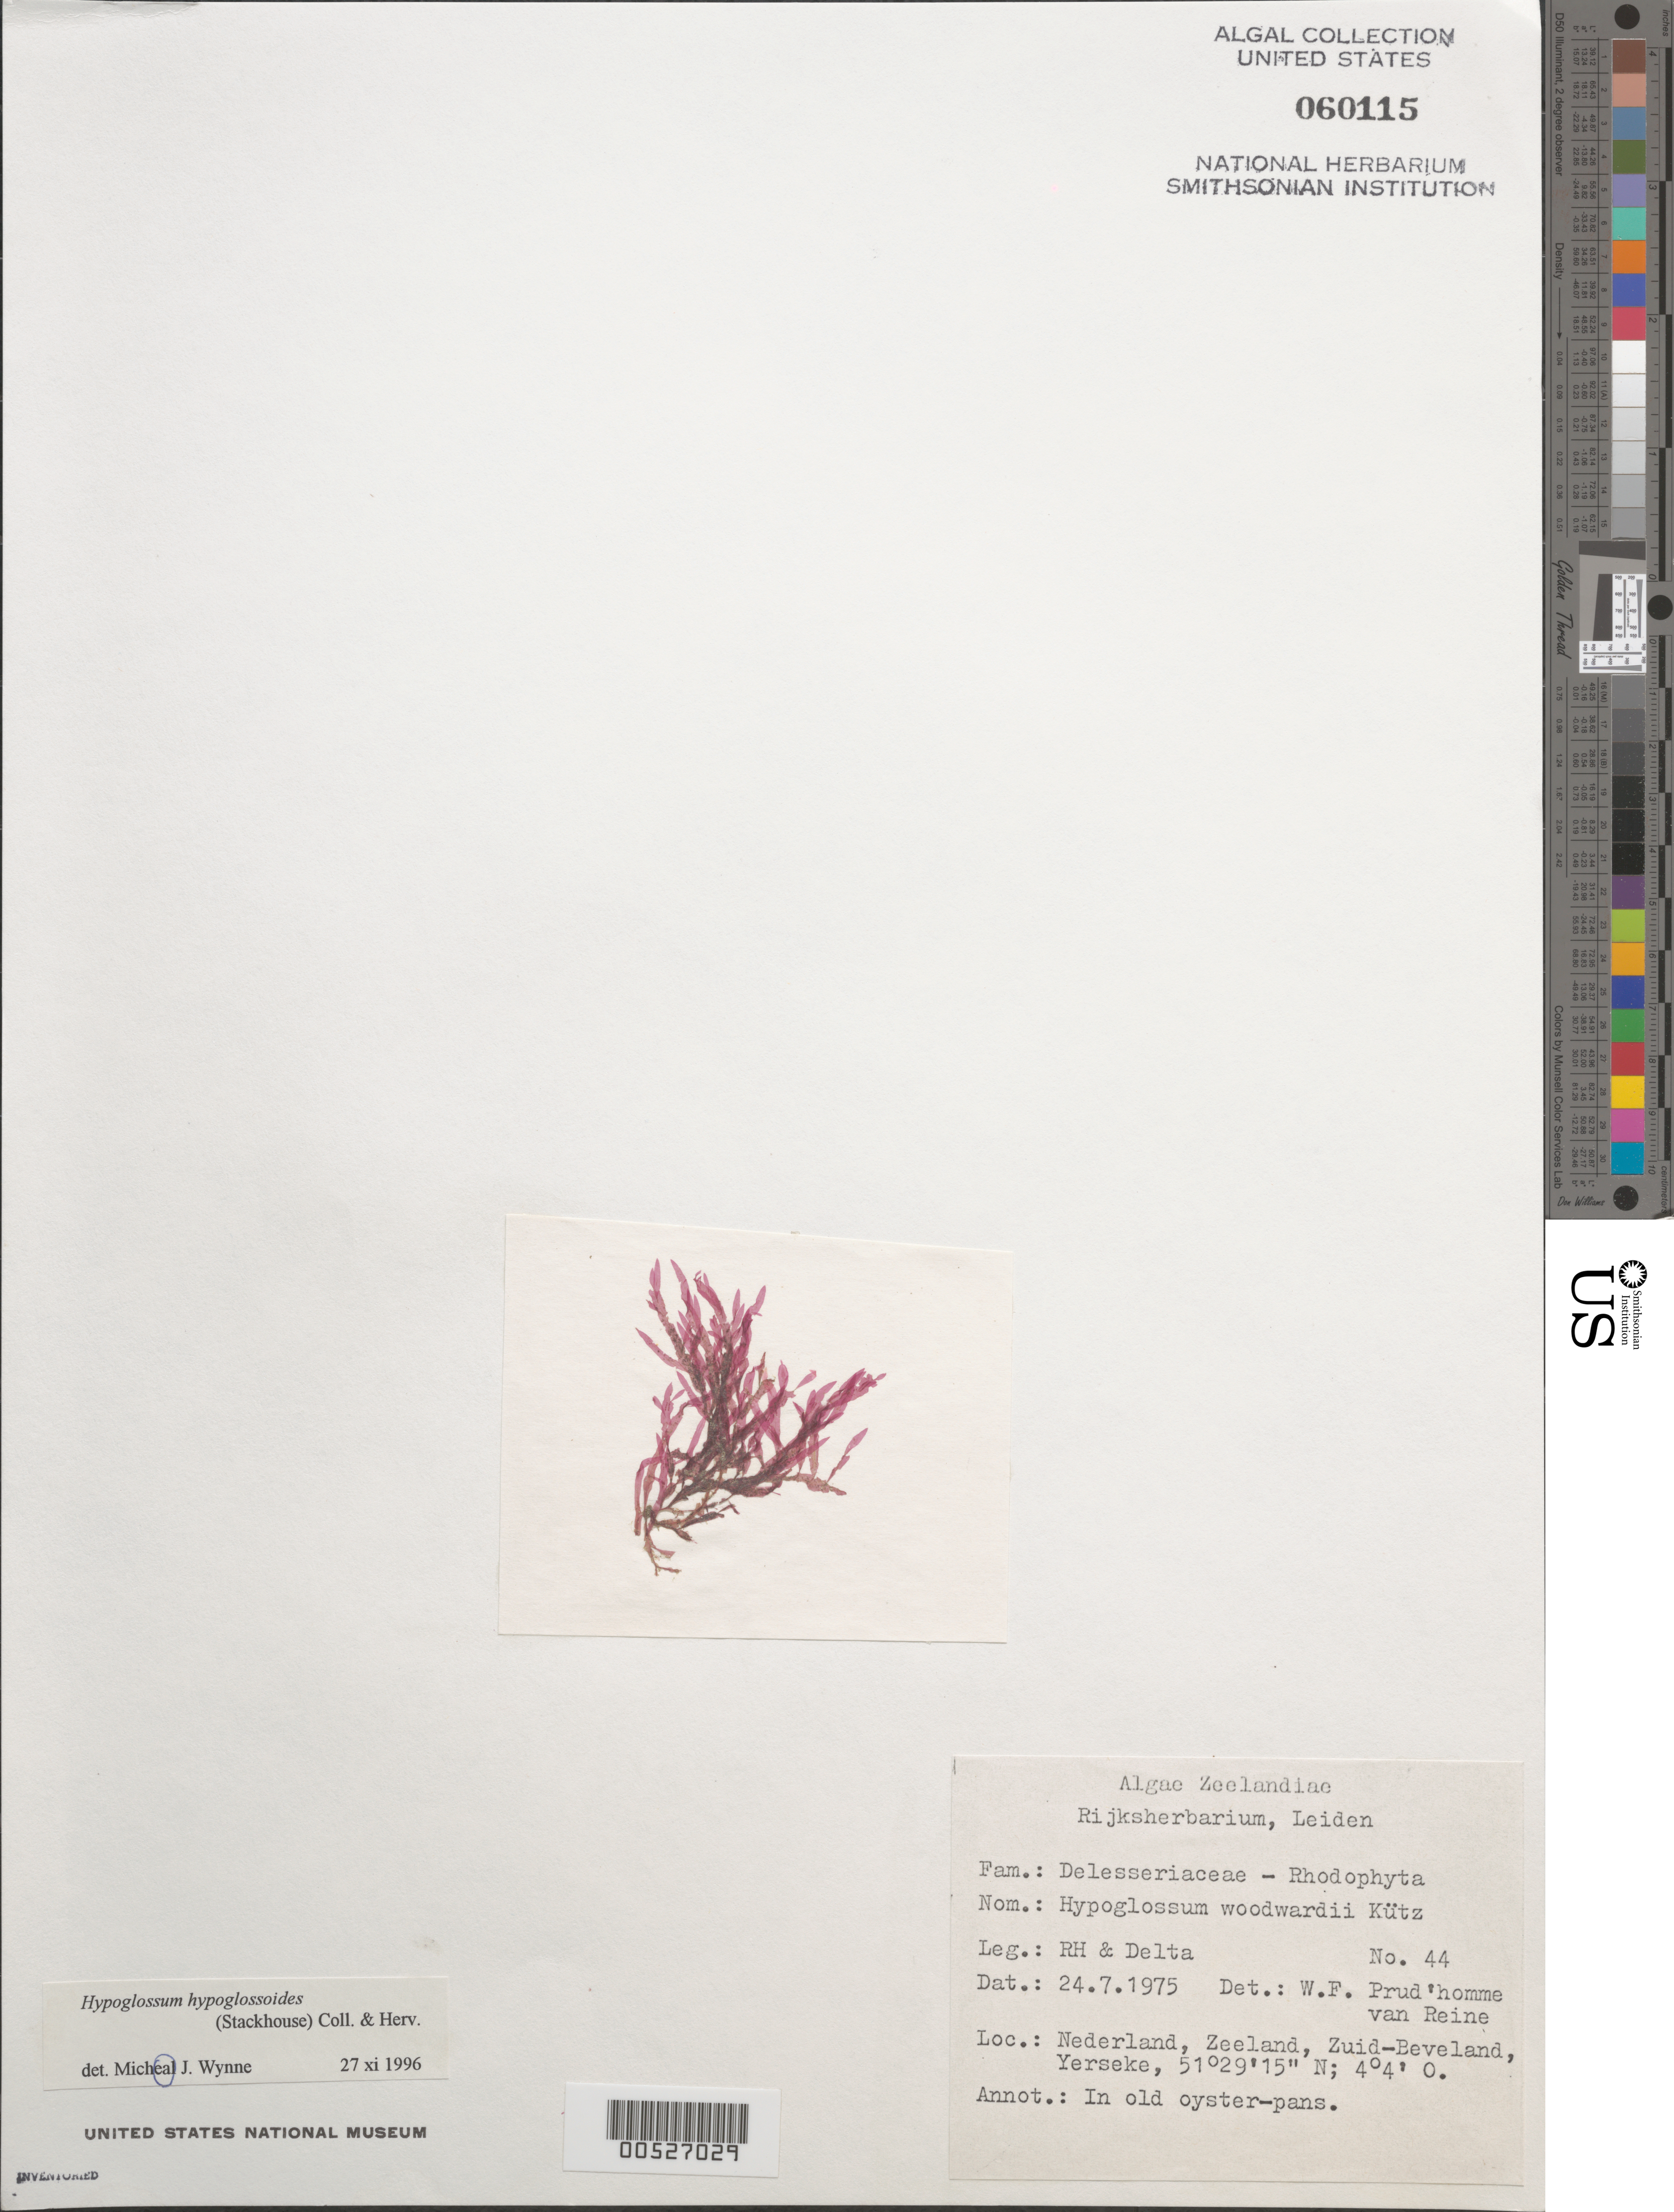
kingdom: Plantae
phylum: Rhodophyta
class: Florideophyceae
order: Ceramiales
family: Delesseriaceae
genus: Hypoglossum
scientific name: Hypoglossum hypoglossoides (Harv.) Womersley & Shepley, nom. illeg.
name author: (Harv.) Womersley & Shepley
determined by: Wynne, M. J.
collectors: R.H. & Delta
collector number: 44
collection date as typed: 24 Jul 1975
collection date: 1975-07-24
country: Netherlands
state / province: Zeeland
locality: Yerseke, zuid-beveland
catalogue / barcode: US 60115